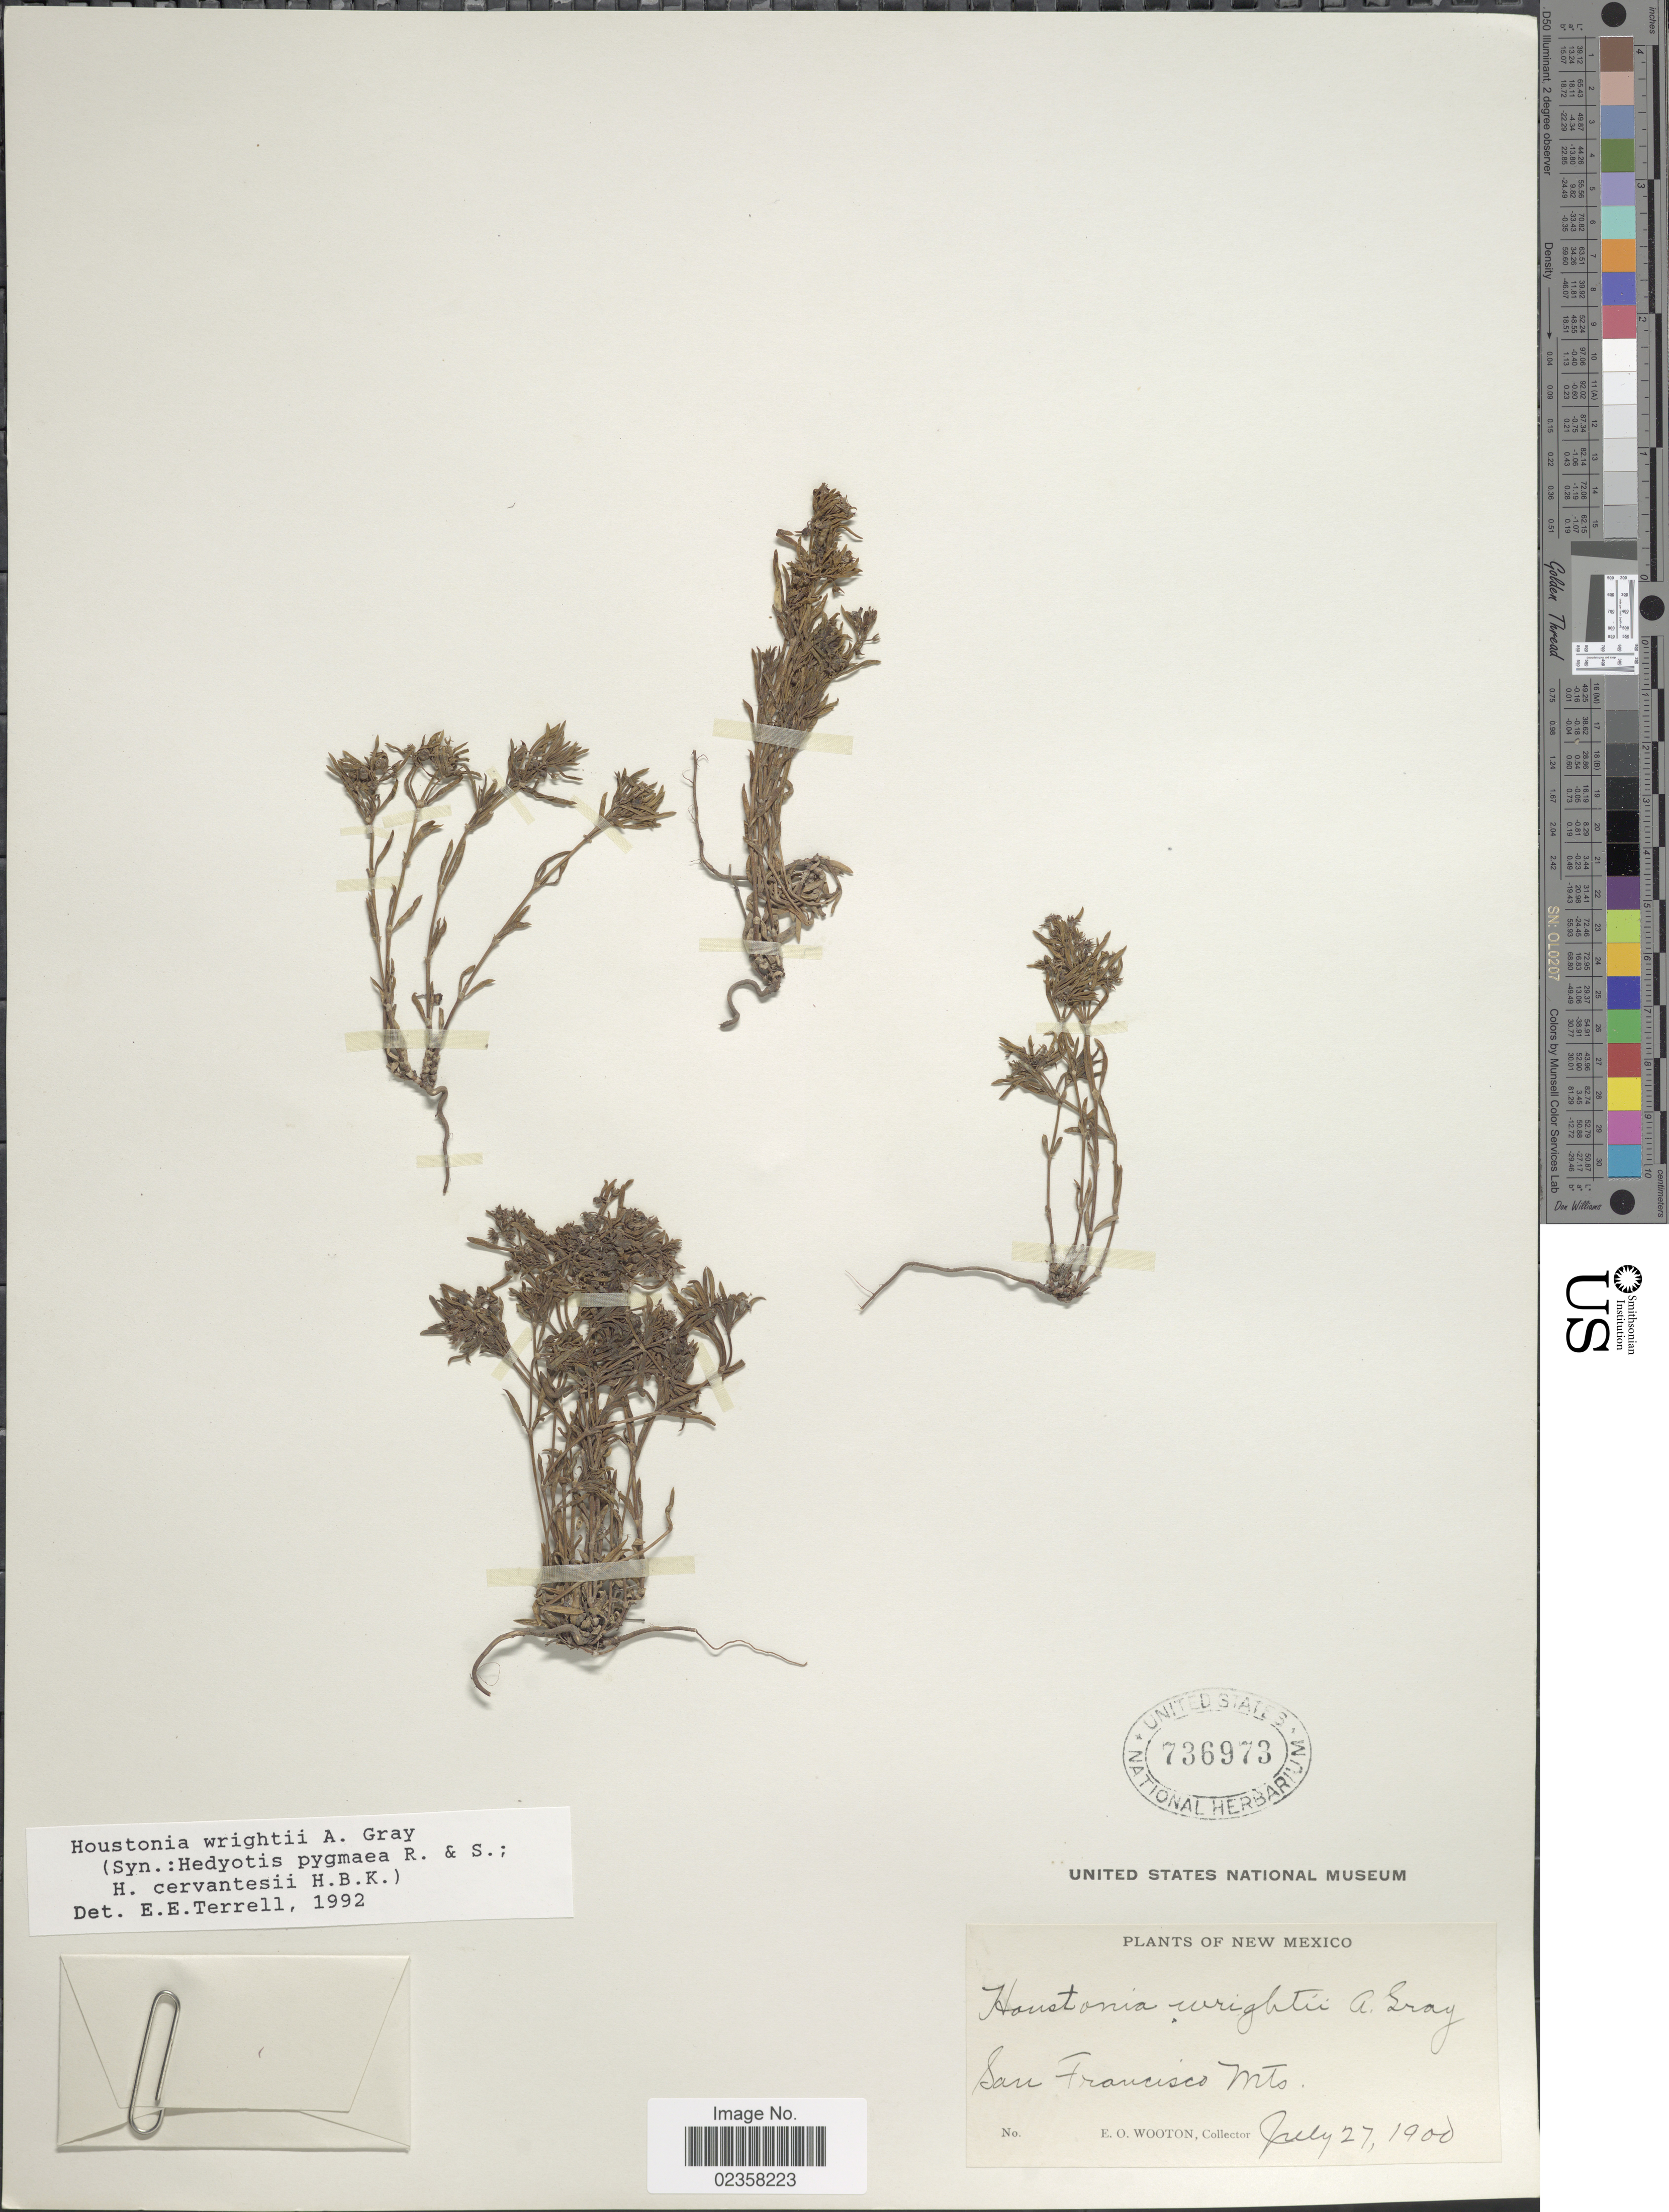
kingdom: Plantae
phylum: Tracheophyta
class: Magnoliopsida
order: Gentianales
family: Rubiaceae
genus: Houstonia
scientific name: Houstonia wrightii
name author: (A. Gray) A. Gray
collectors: E. O. Wooton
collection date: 1900-07-27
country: United States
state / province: New Mexico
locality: San Francisco Mts.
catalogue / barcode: US 736973